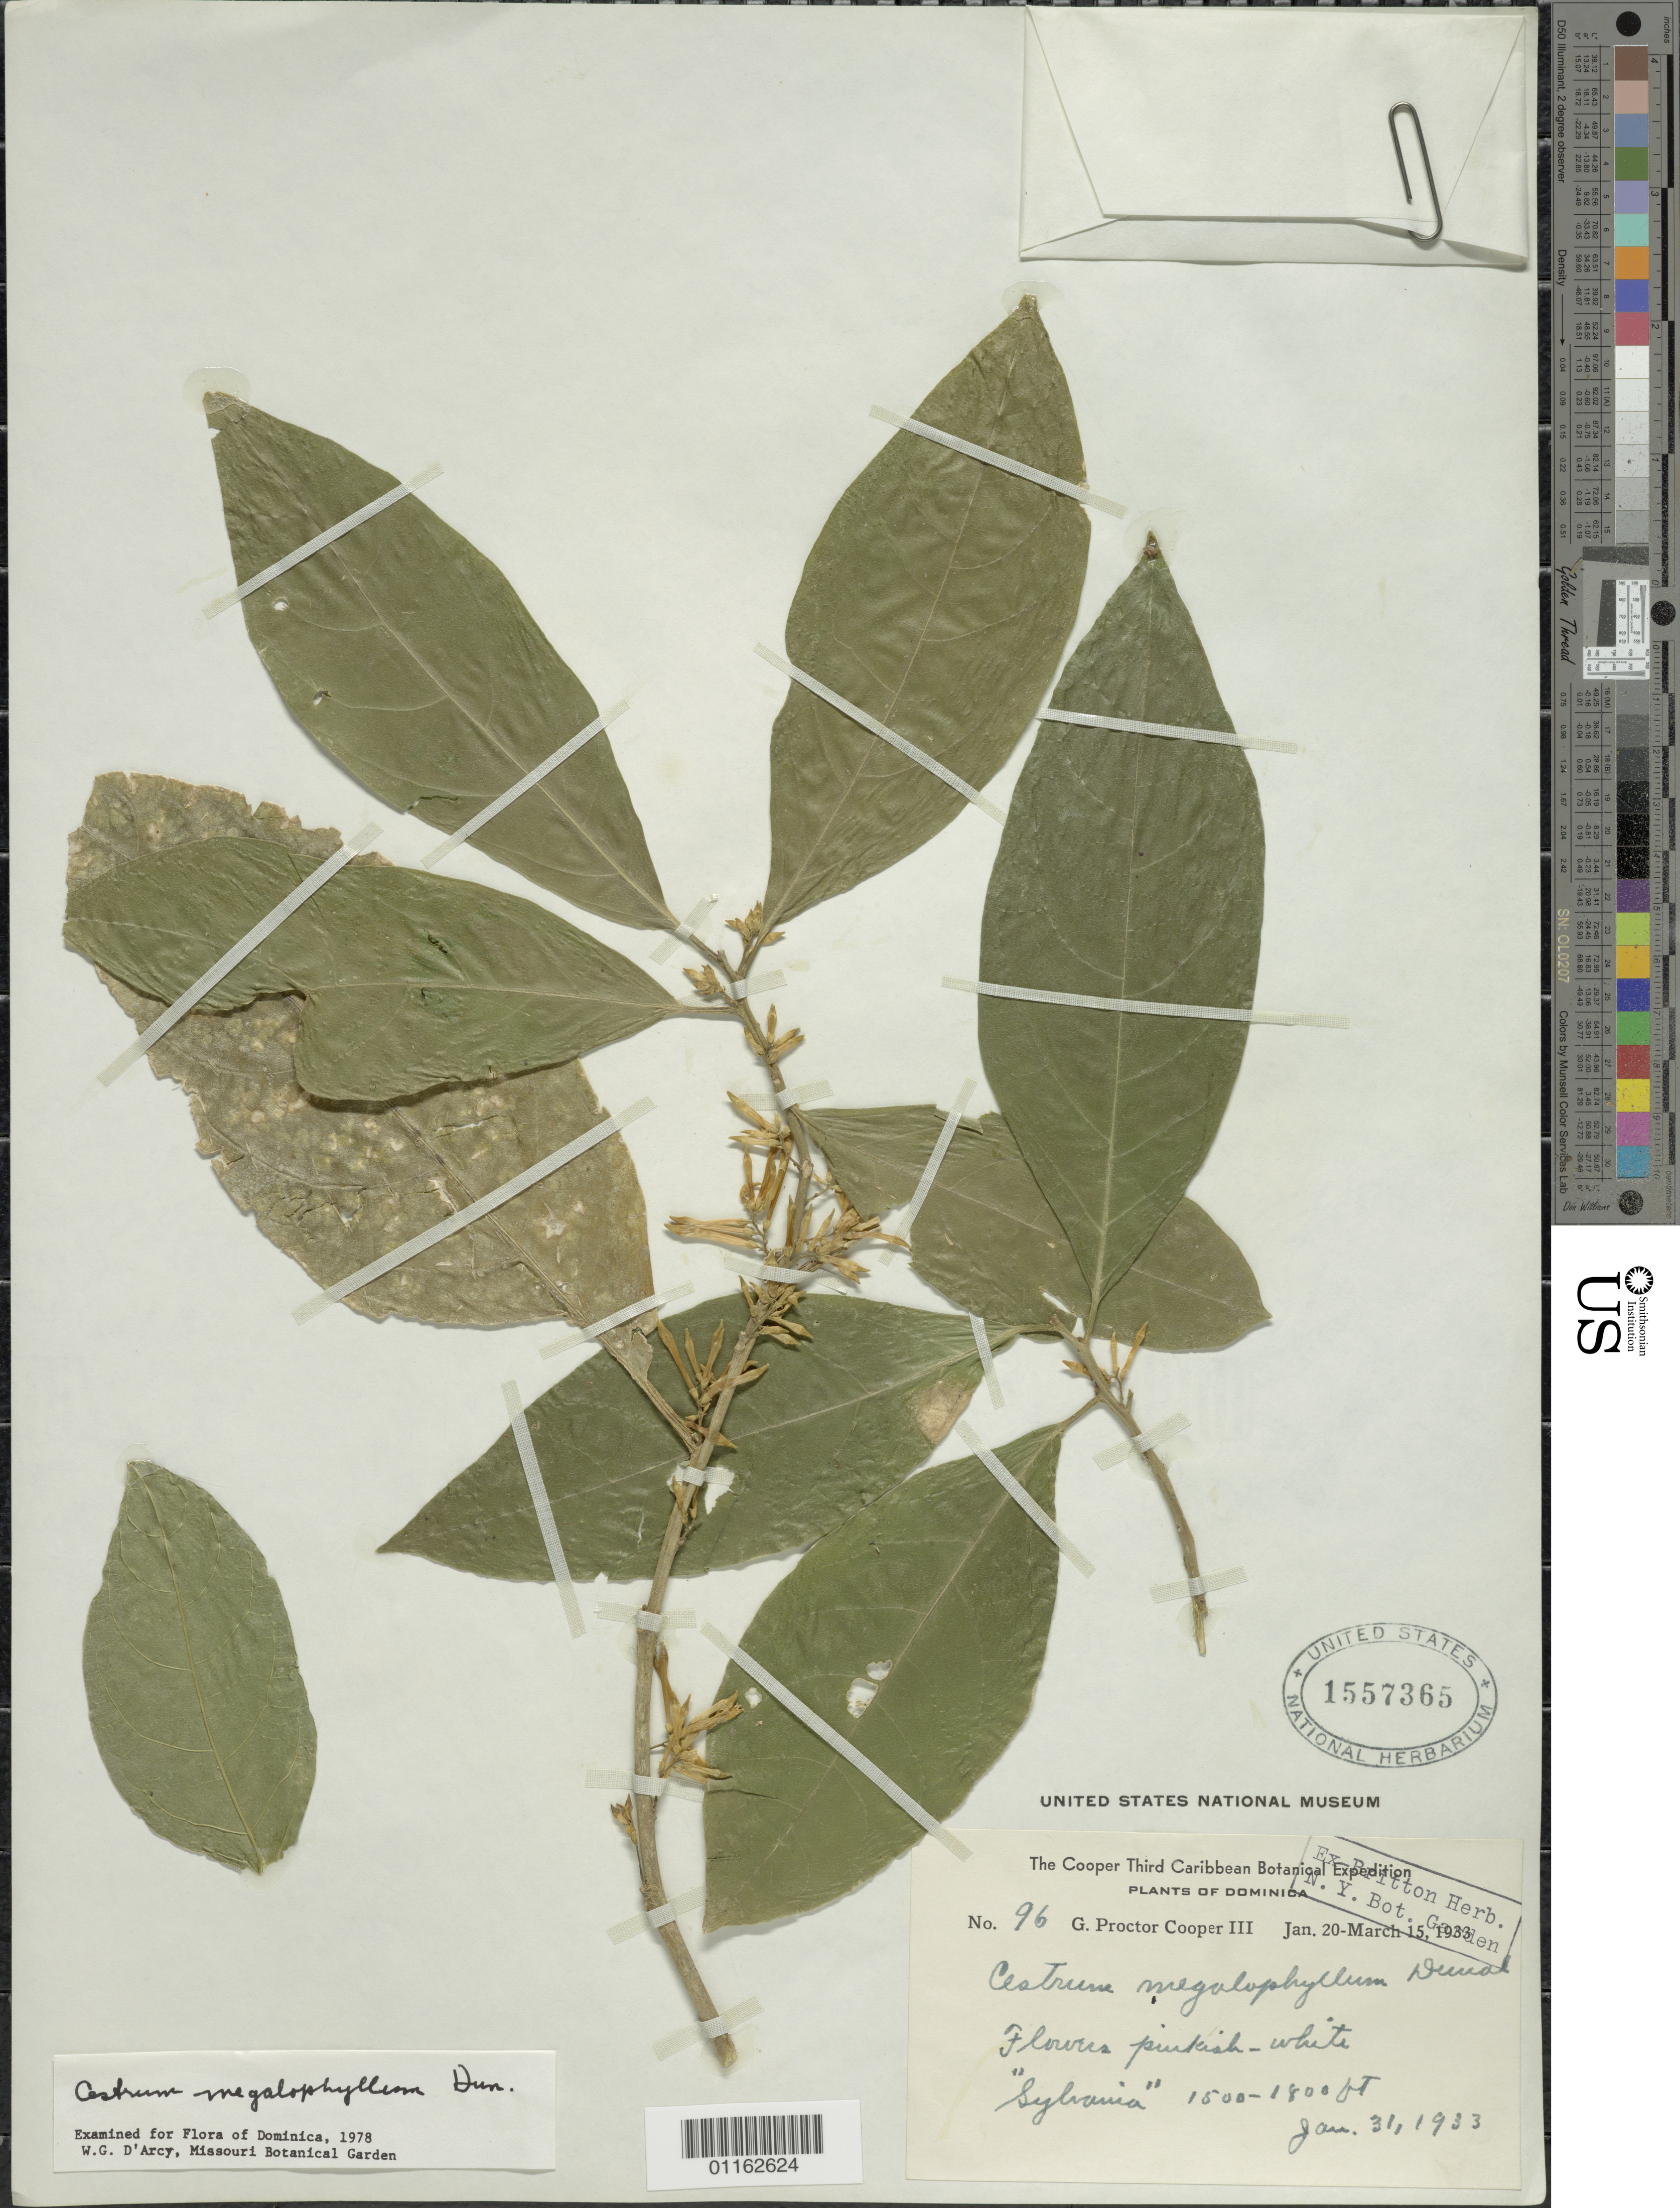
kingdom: Plantae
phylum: Tracheophyta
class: Magnoliopsida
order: Solanales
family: Solanaceae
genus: Cestrum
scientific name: Cestrum megalophyllum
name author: Dunal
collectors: G. Cooper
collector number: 96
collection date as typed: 31 Jan 1933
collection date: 1933-01-31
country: Dominica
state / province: St. Paul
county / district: Sylvania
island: Dominica I.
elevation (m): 457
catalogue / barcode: US 1557365